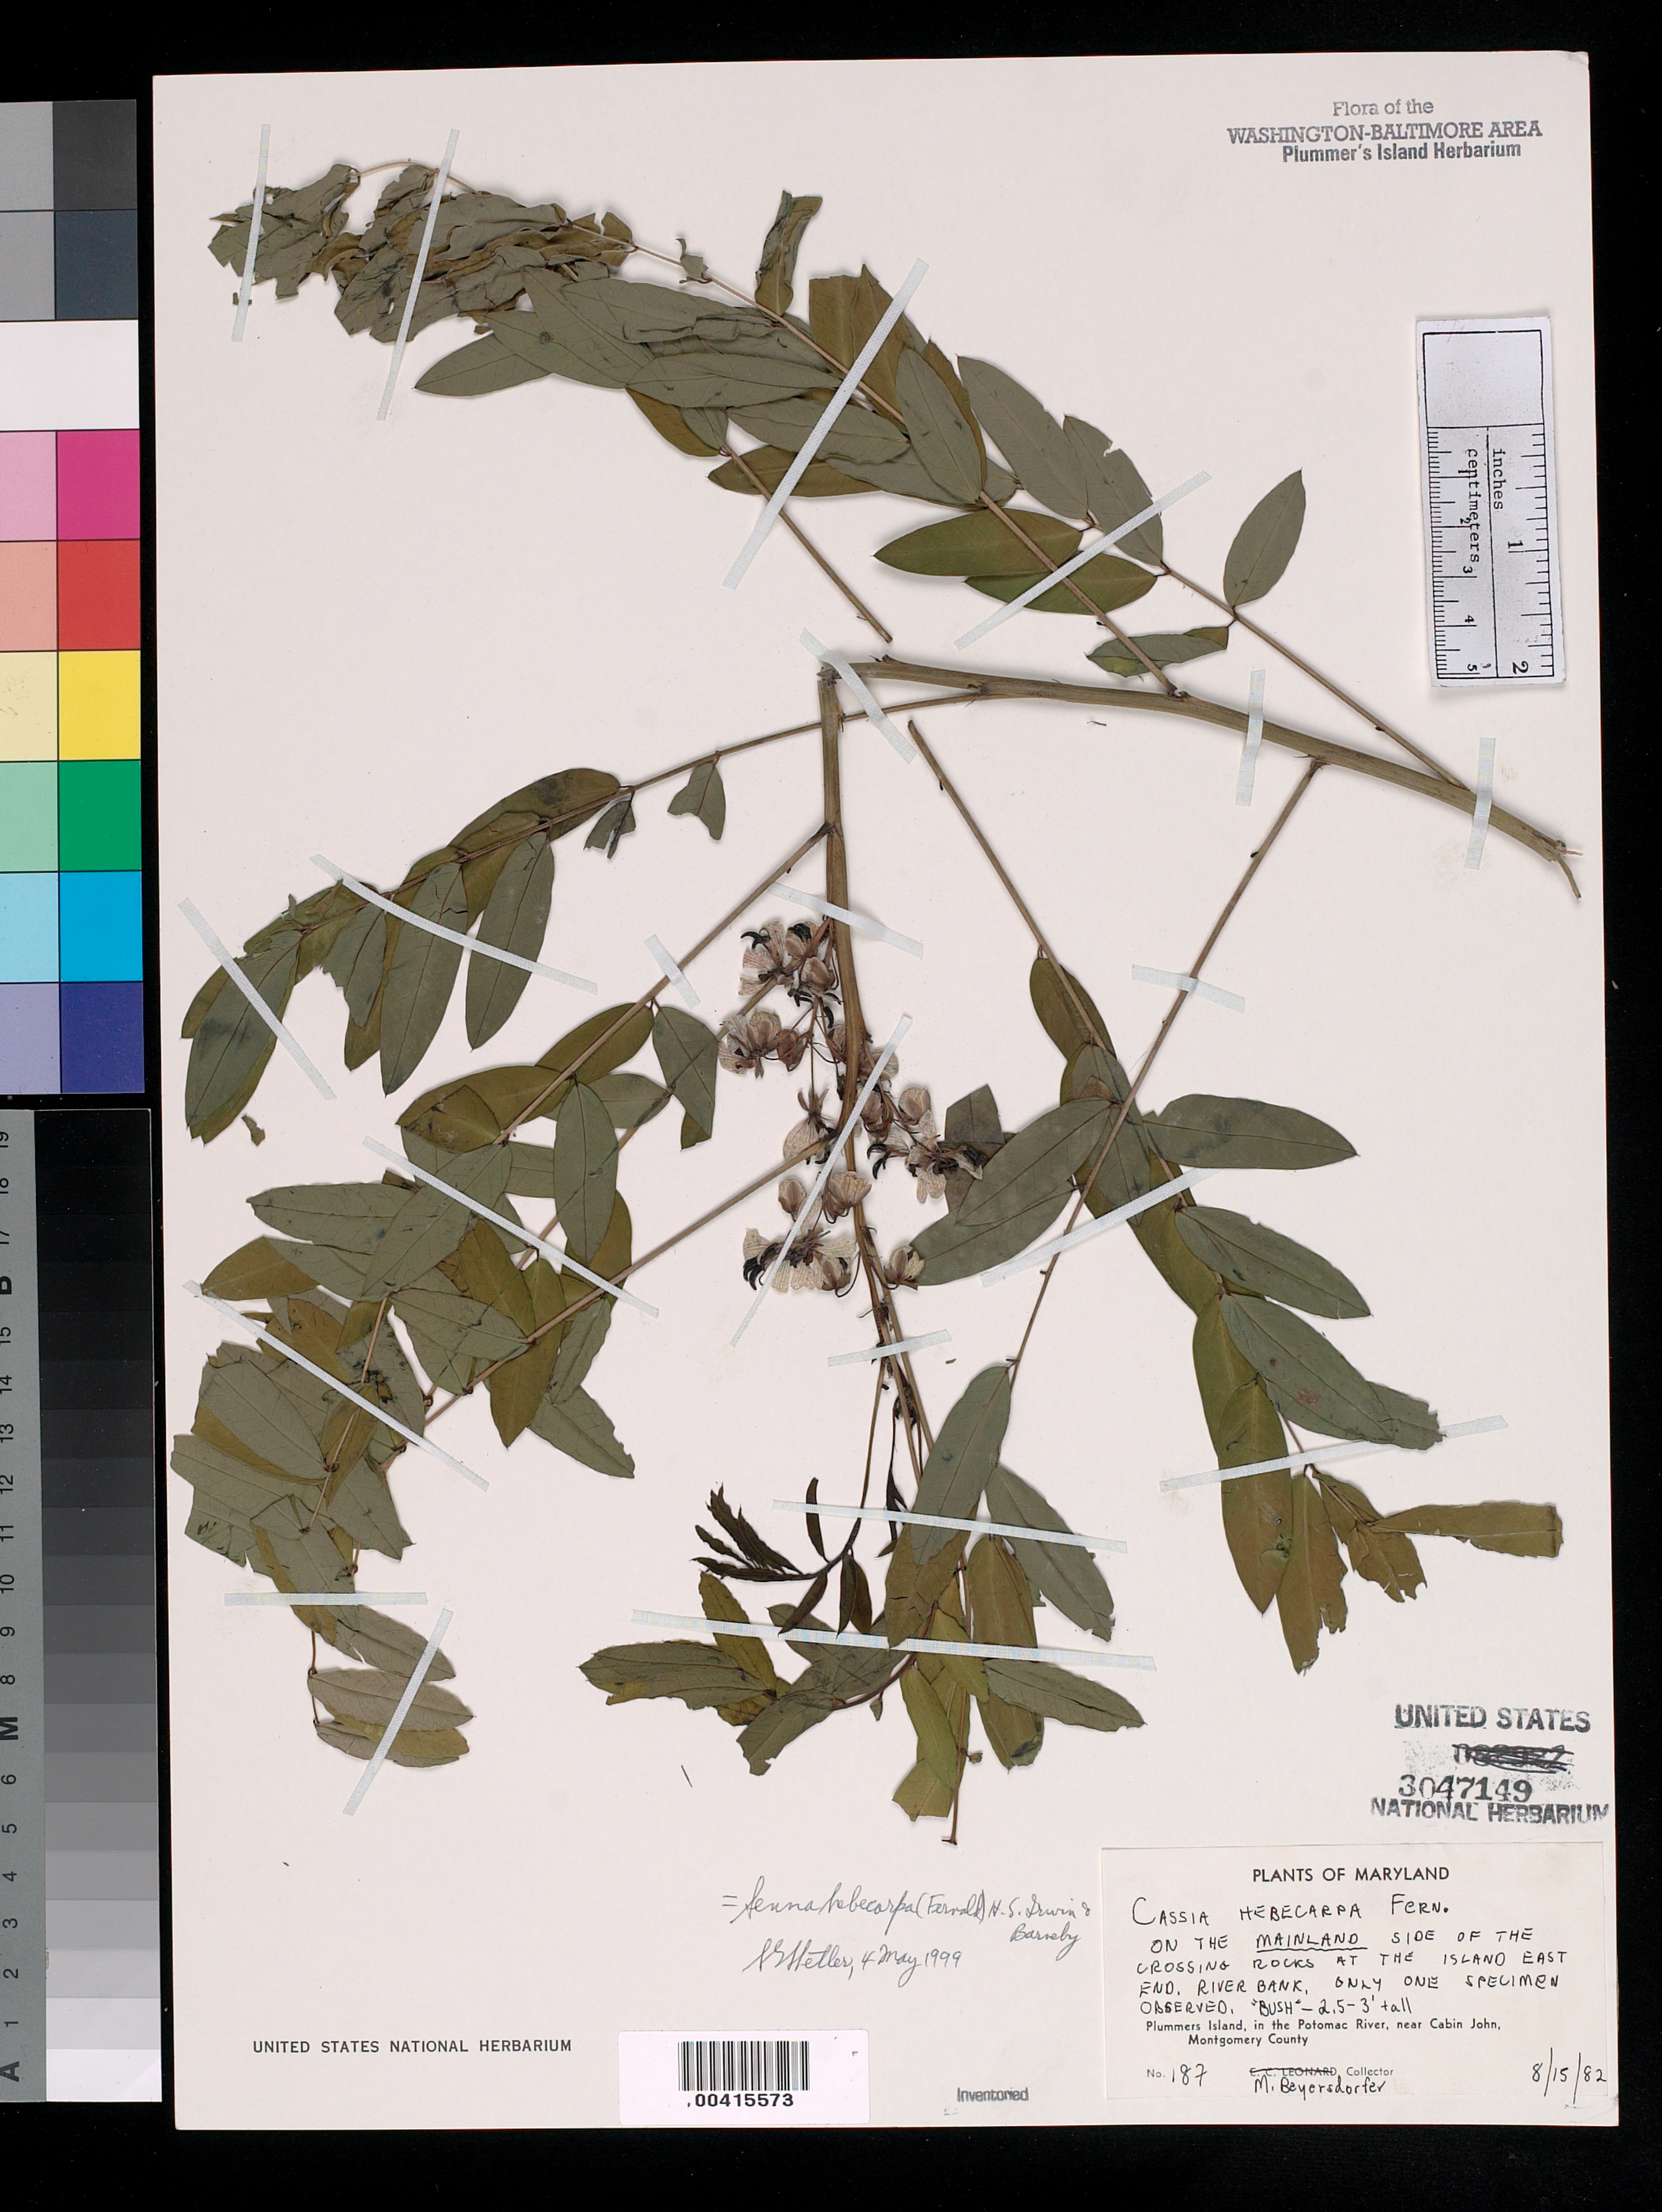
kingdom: Plantae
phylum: Tracheophyta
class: Magnoliopsida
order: Fabales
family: Fabaceae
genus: Senna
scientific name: Senna hebecarpa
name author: (Fernald) H.S. Irwin & Barneby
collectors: M. Beyersdorfer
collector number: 187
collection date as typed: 15 Aug 1982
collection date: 1982-08-15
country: United States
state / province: Maryland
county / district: Montgomery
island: Plummers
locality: Plummer's Island; crossing rocks at the Island east end Plummers Island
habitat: Riverbank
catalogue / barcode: US 3047149